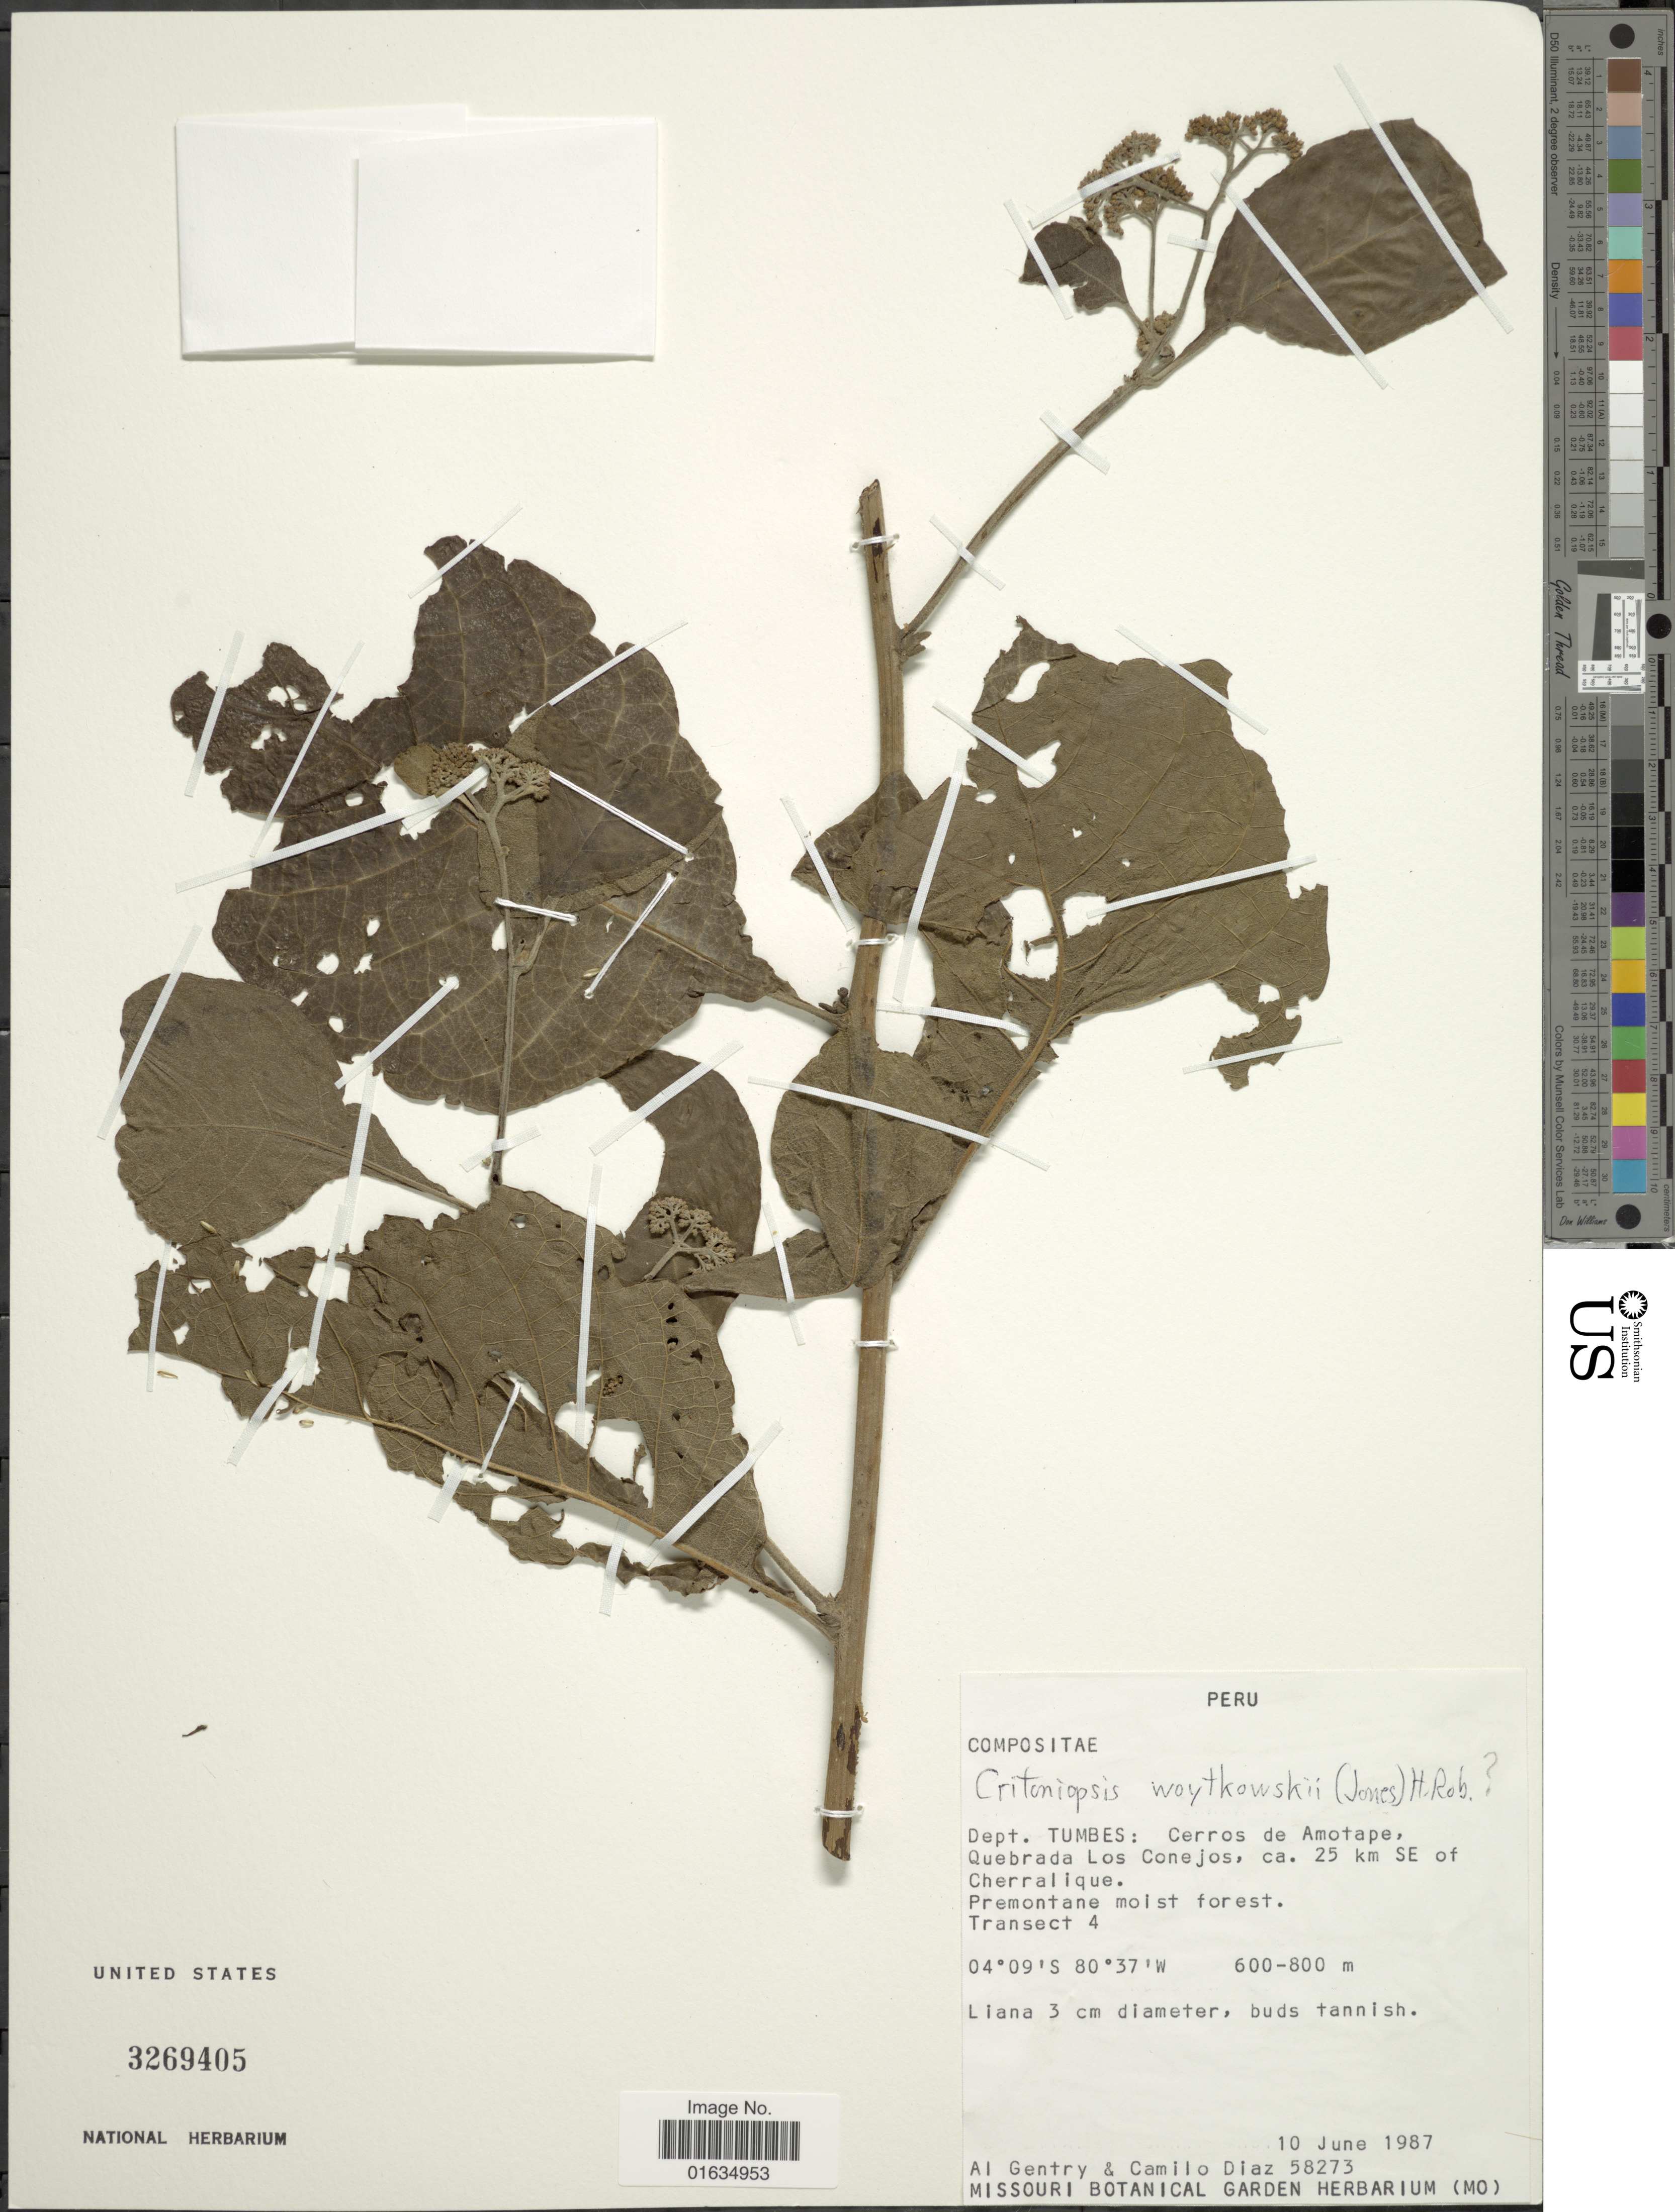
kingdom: Plantae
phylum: Tracheophyta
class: Magnoliopsida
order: Asterales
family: Asteraceae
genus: Critoniopsis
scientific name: Critoniopsis woytkowskii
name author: (S.B. Jones) H. Rob.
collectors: A. H. Gentry & C. Díaz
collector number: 58273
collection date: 1987-06-10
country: Peru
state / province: Tumbes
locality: Dept. Tumbes, Cerros de Amotape, Quebrada Los Conejos, ca 25 km SE of Cherralique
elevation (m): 600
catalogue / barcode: US 3269405